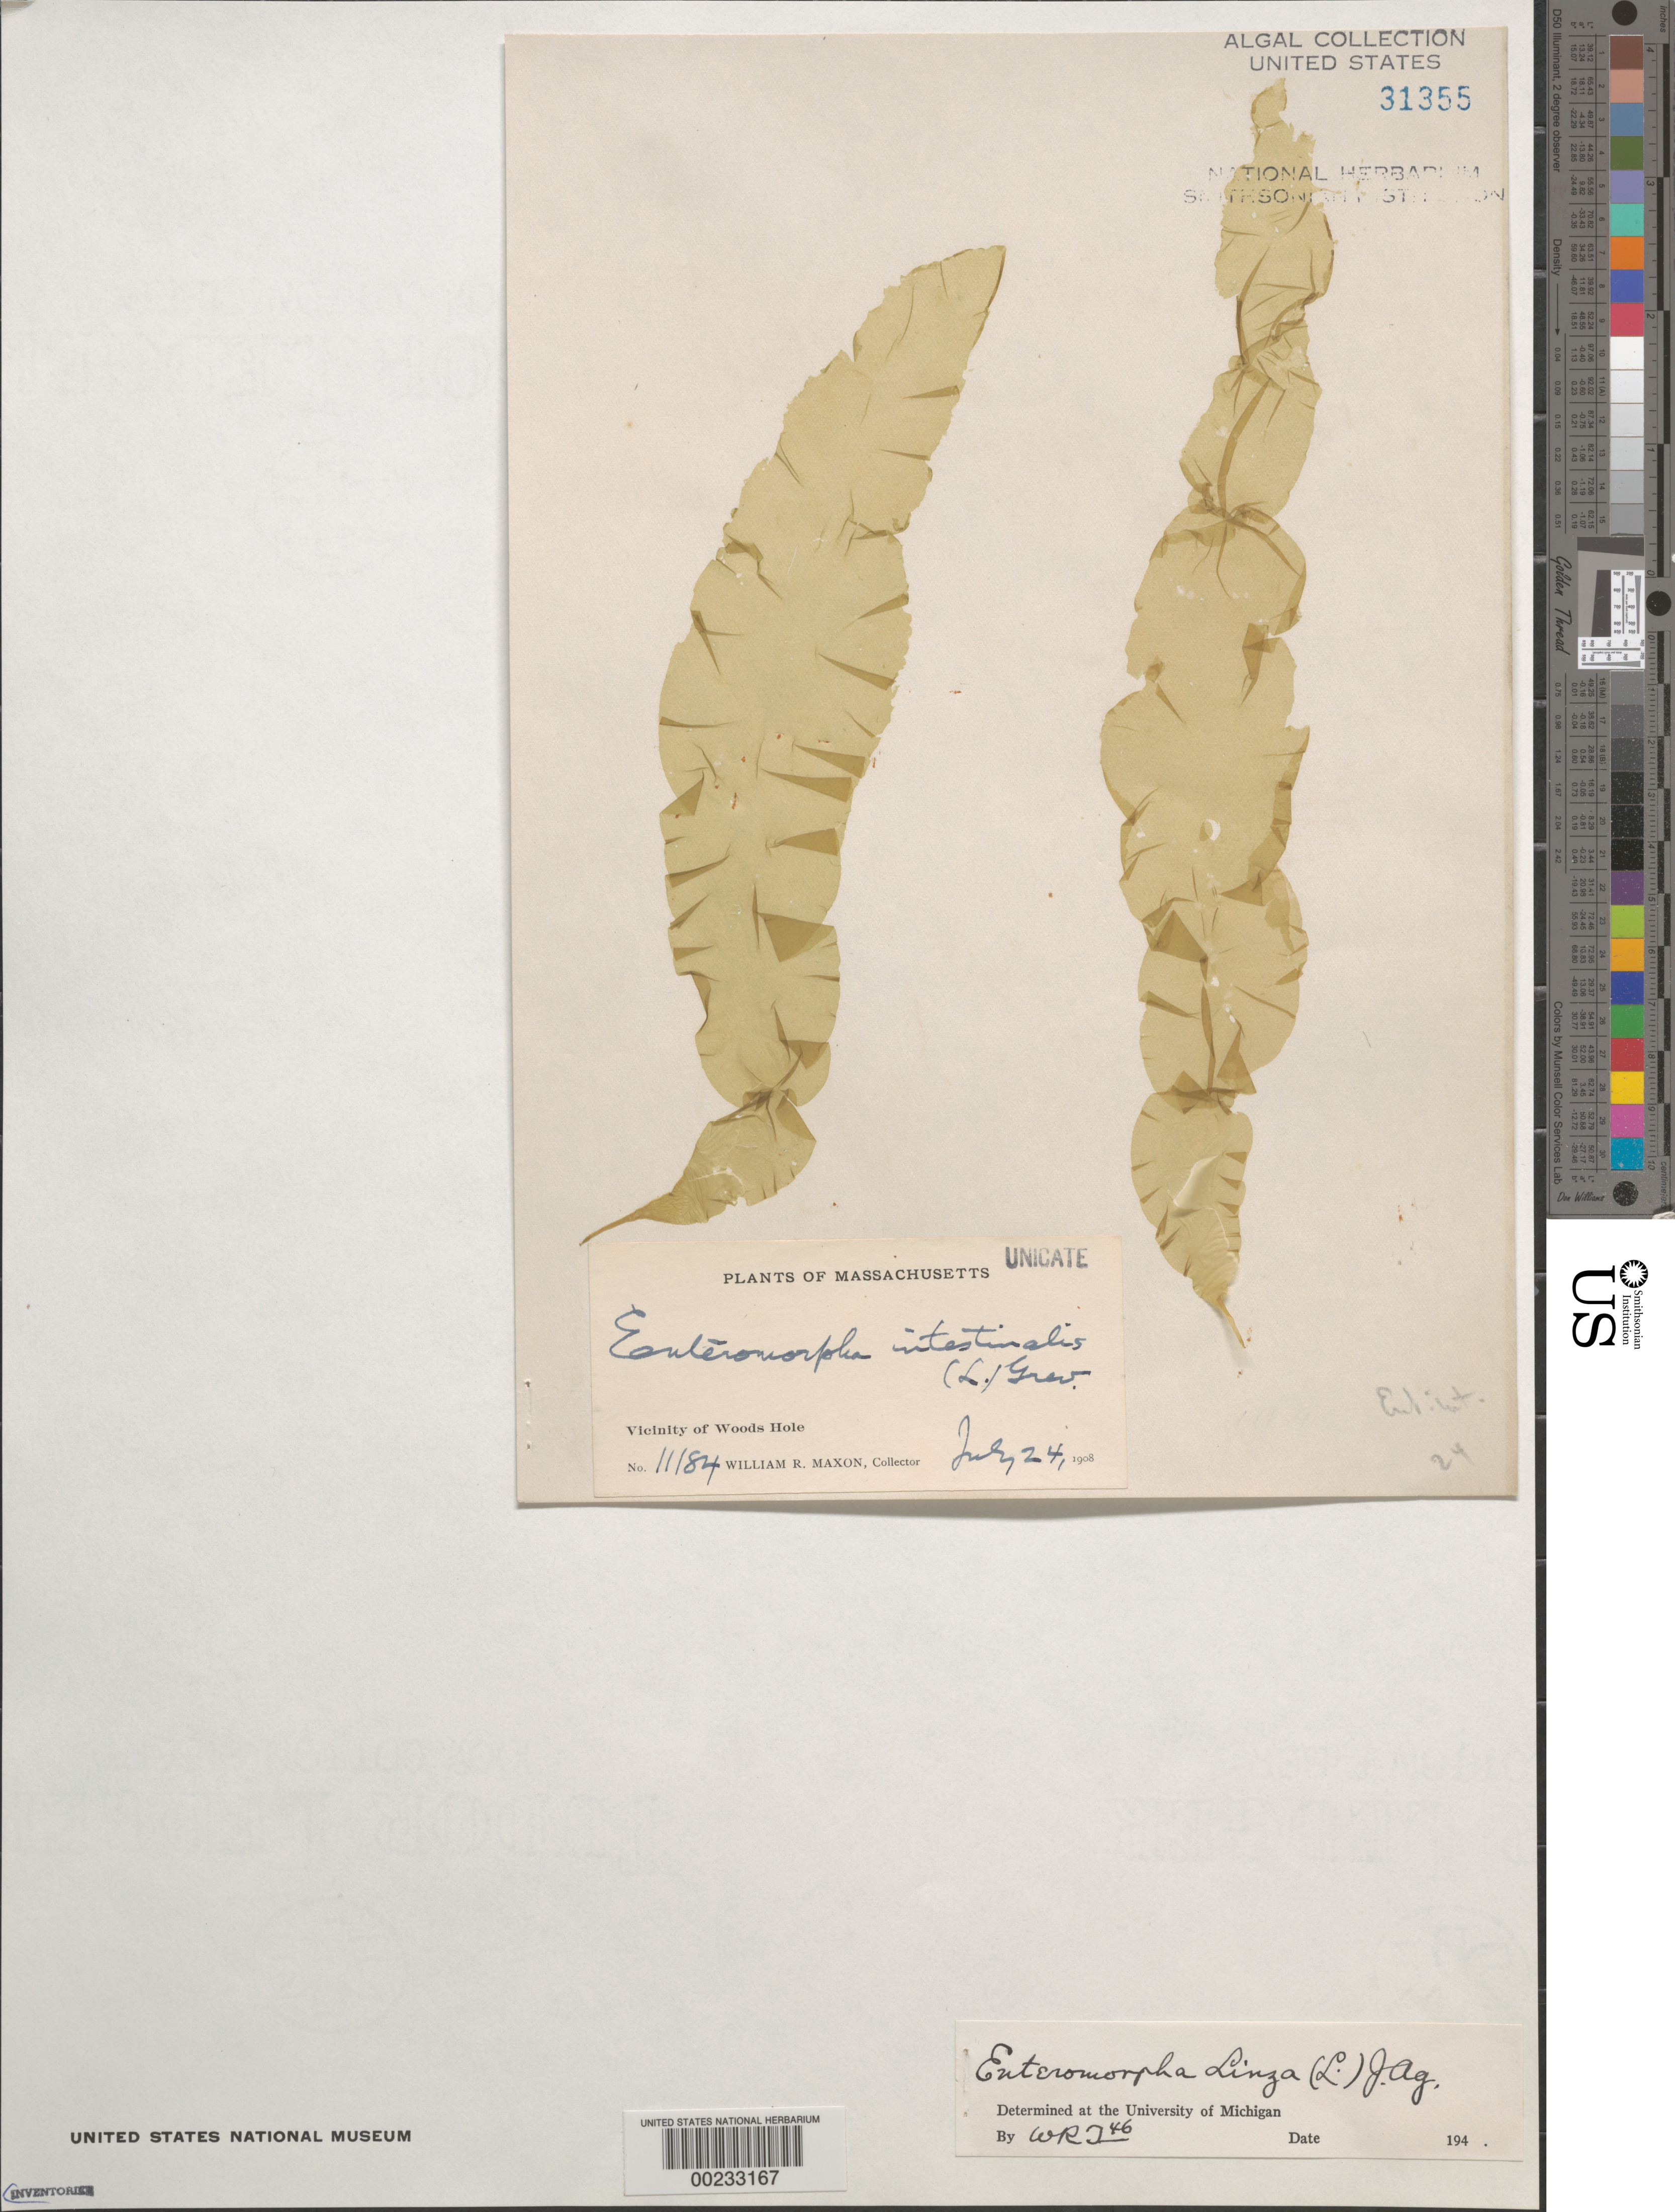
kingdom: Plantae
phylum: Chlorophyta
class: Ulvophyceae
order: Ulvales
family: Ulvaceae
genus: Ulva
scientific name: Ulva clathrata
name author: (Roth) C. Agardh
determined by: Algae name updating Project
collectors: W. R. Maxon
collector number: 11184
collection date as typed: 24 Jul 1908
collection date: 1908-07-24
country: United States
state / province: Massachusetts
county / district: Barnstable County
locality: Woods Hole area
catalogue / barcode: US 31355